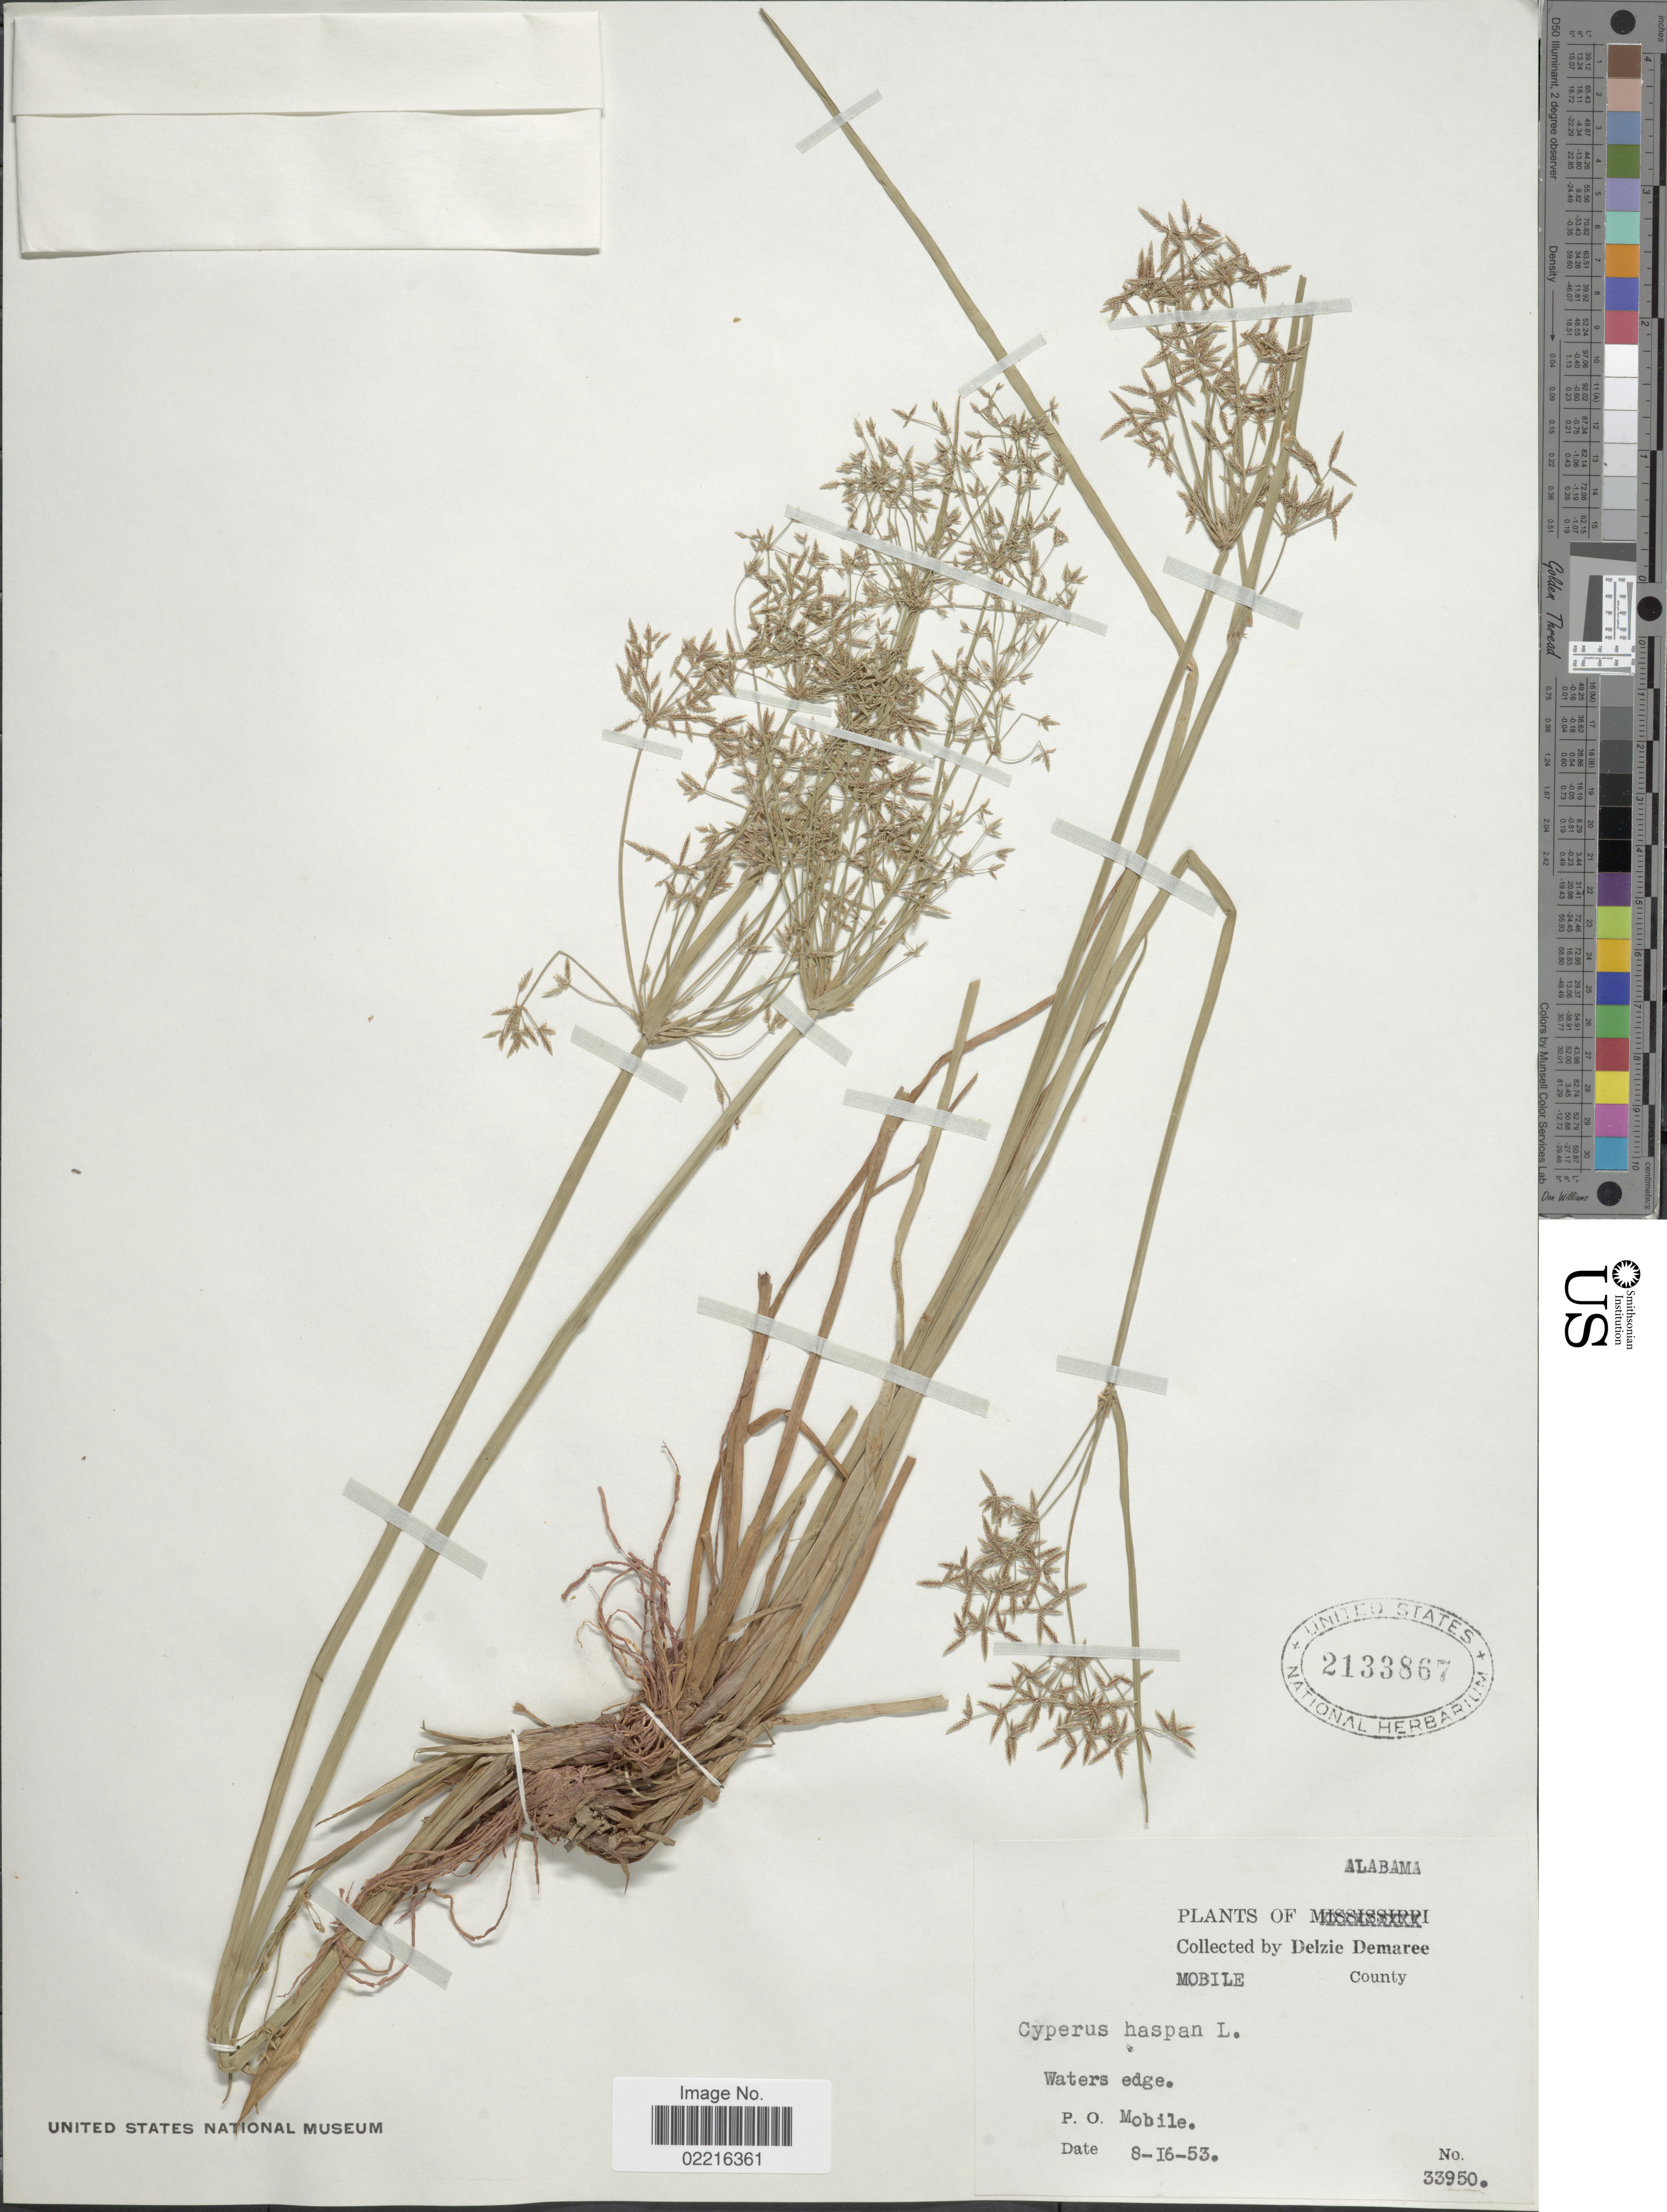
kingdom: Plantae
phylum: Tracheophyta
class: Liliopsida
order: Poales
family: Cyperaceae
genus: Cyperus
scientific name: Cyperus haspan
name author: L.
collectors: D. Demaree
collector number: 33950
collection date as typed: Transcribed d/m/y: 16/8/53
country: United States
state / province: Alabama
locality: Mobile County, P.O. Mobile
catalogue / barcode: US 2133867